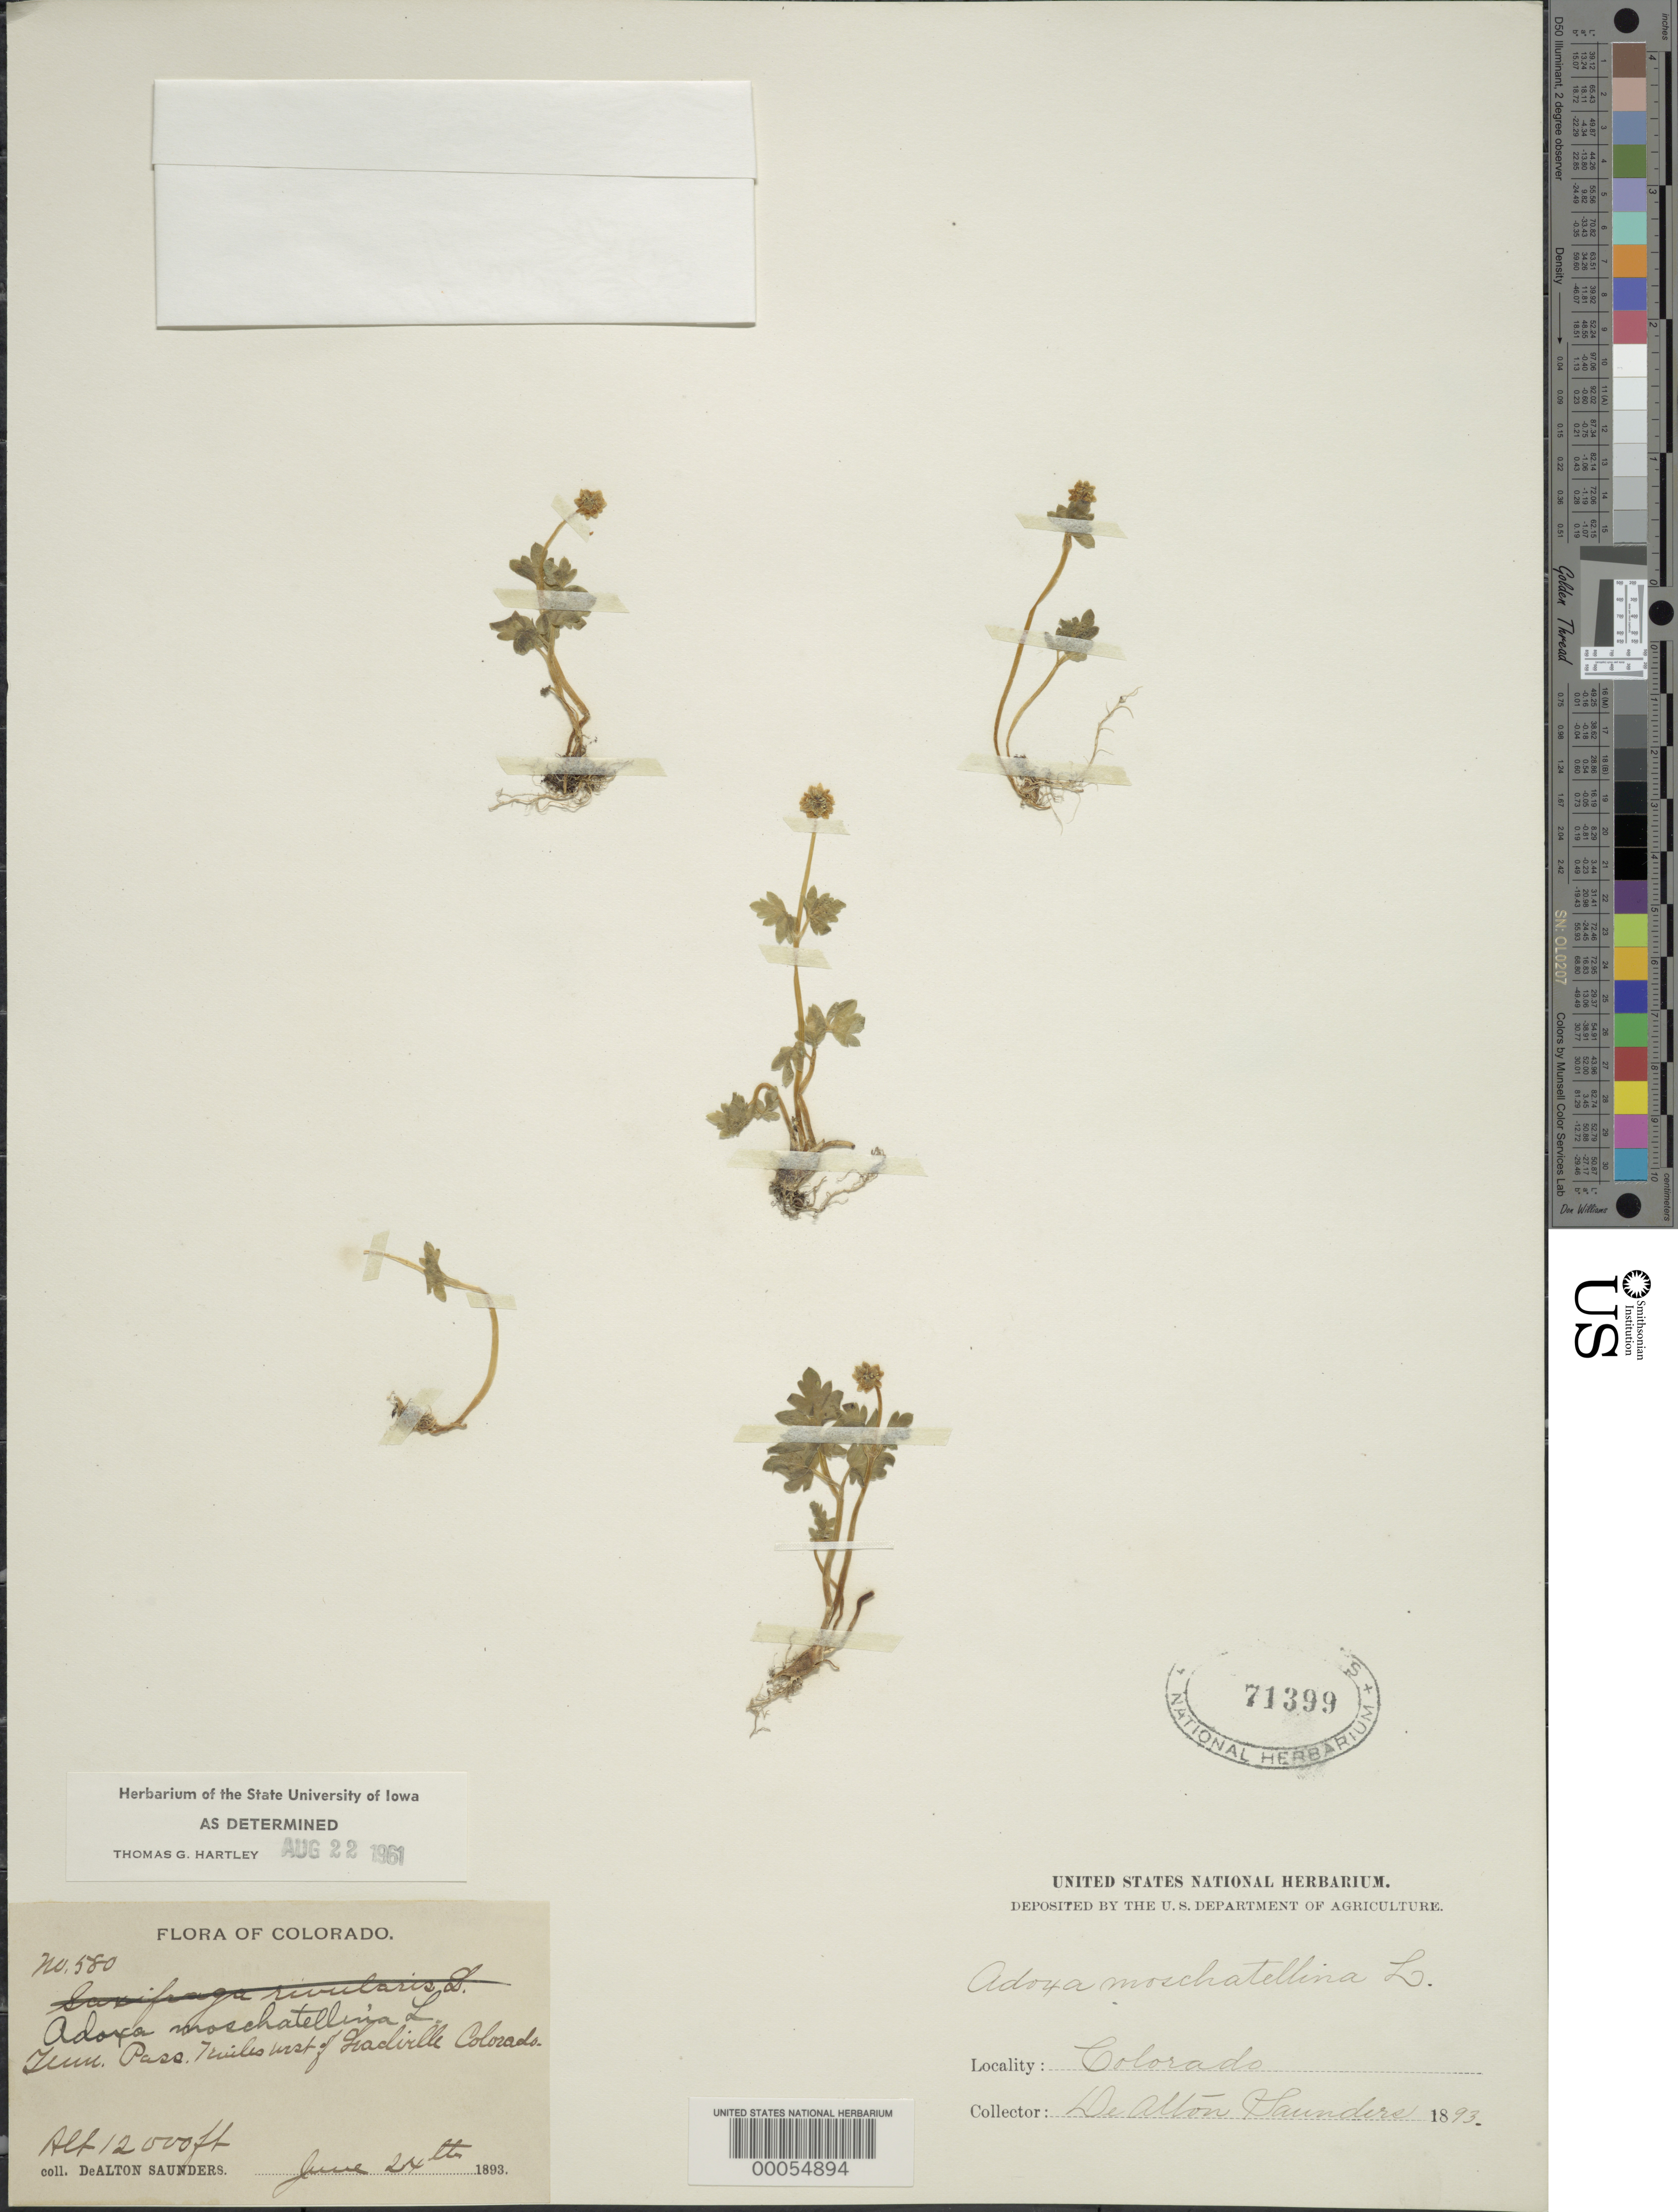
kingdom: Plantae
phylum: Tracheophyta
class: Magnoliopsida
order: Dipsacales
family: Viburnaceae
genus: Adoxa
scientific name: Adoxa moschatellina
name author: L.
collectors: D. Saunder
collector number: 580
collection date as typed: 24 Jun 1893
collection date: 1893-06-24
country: United States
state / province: Colorado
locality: Tenn. pass, w of gradville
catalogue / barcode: US 71399